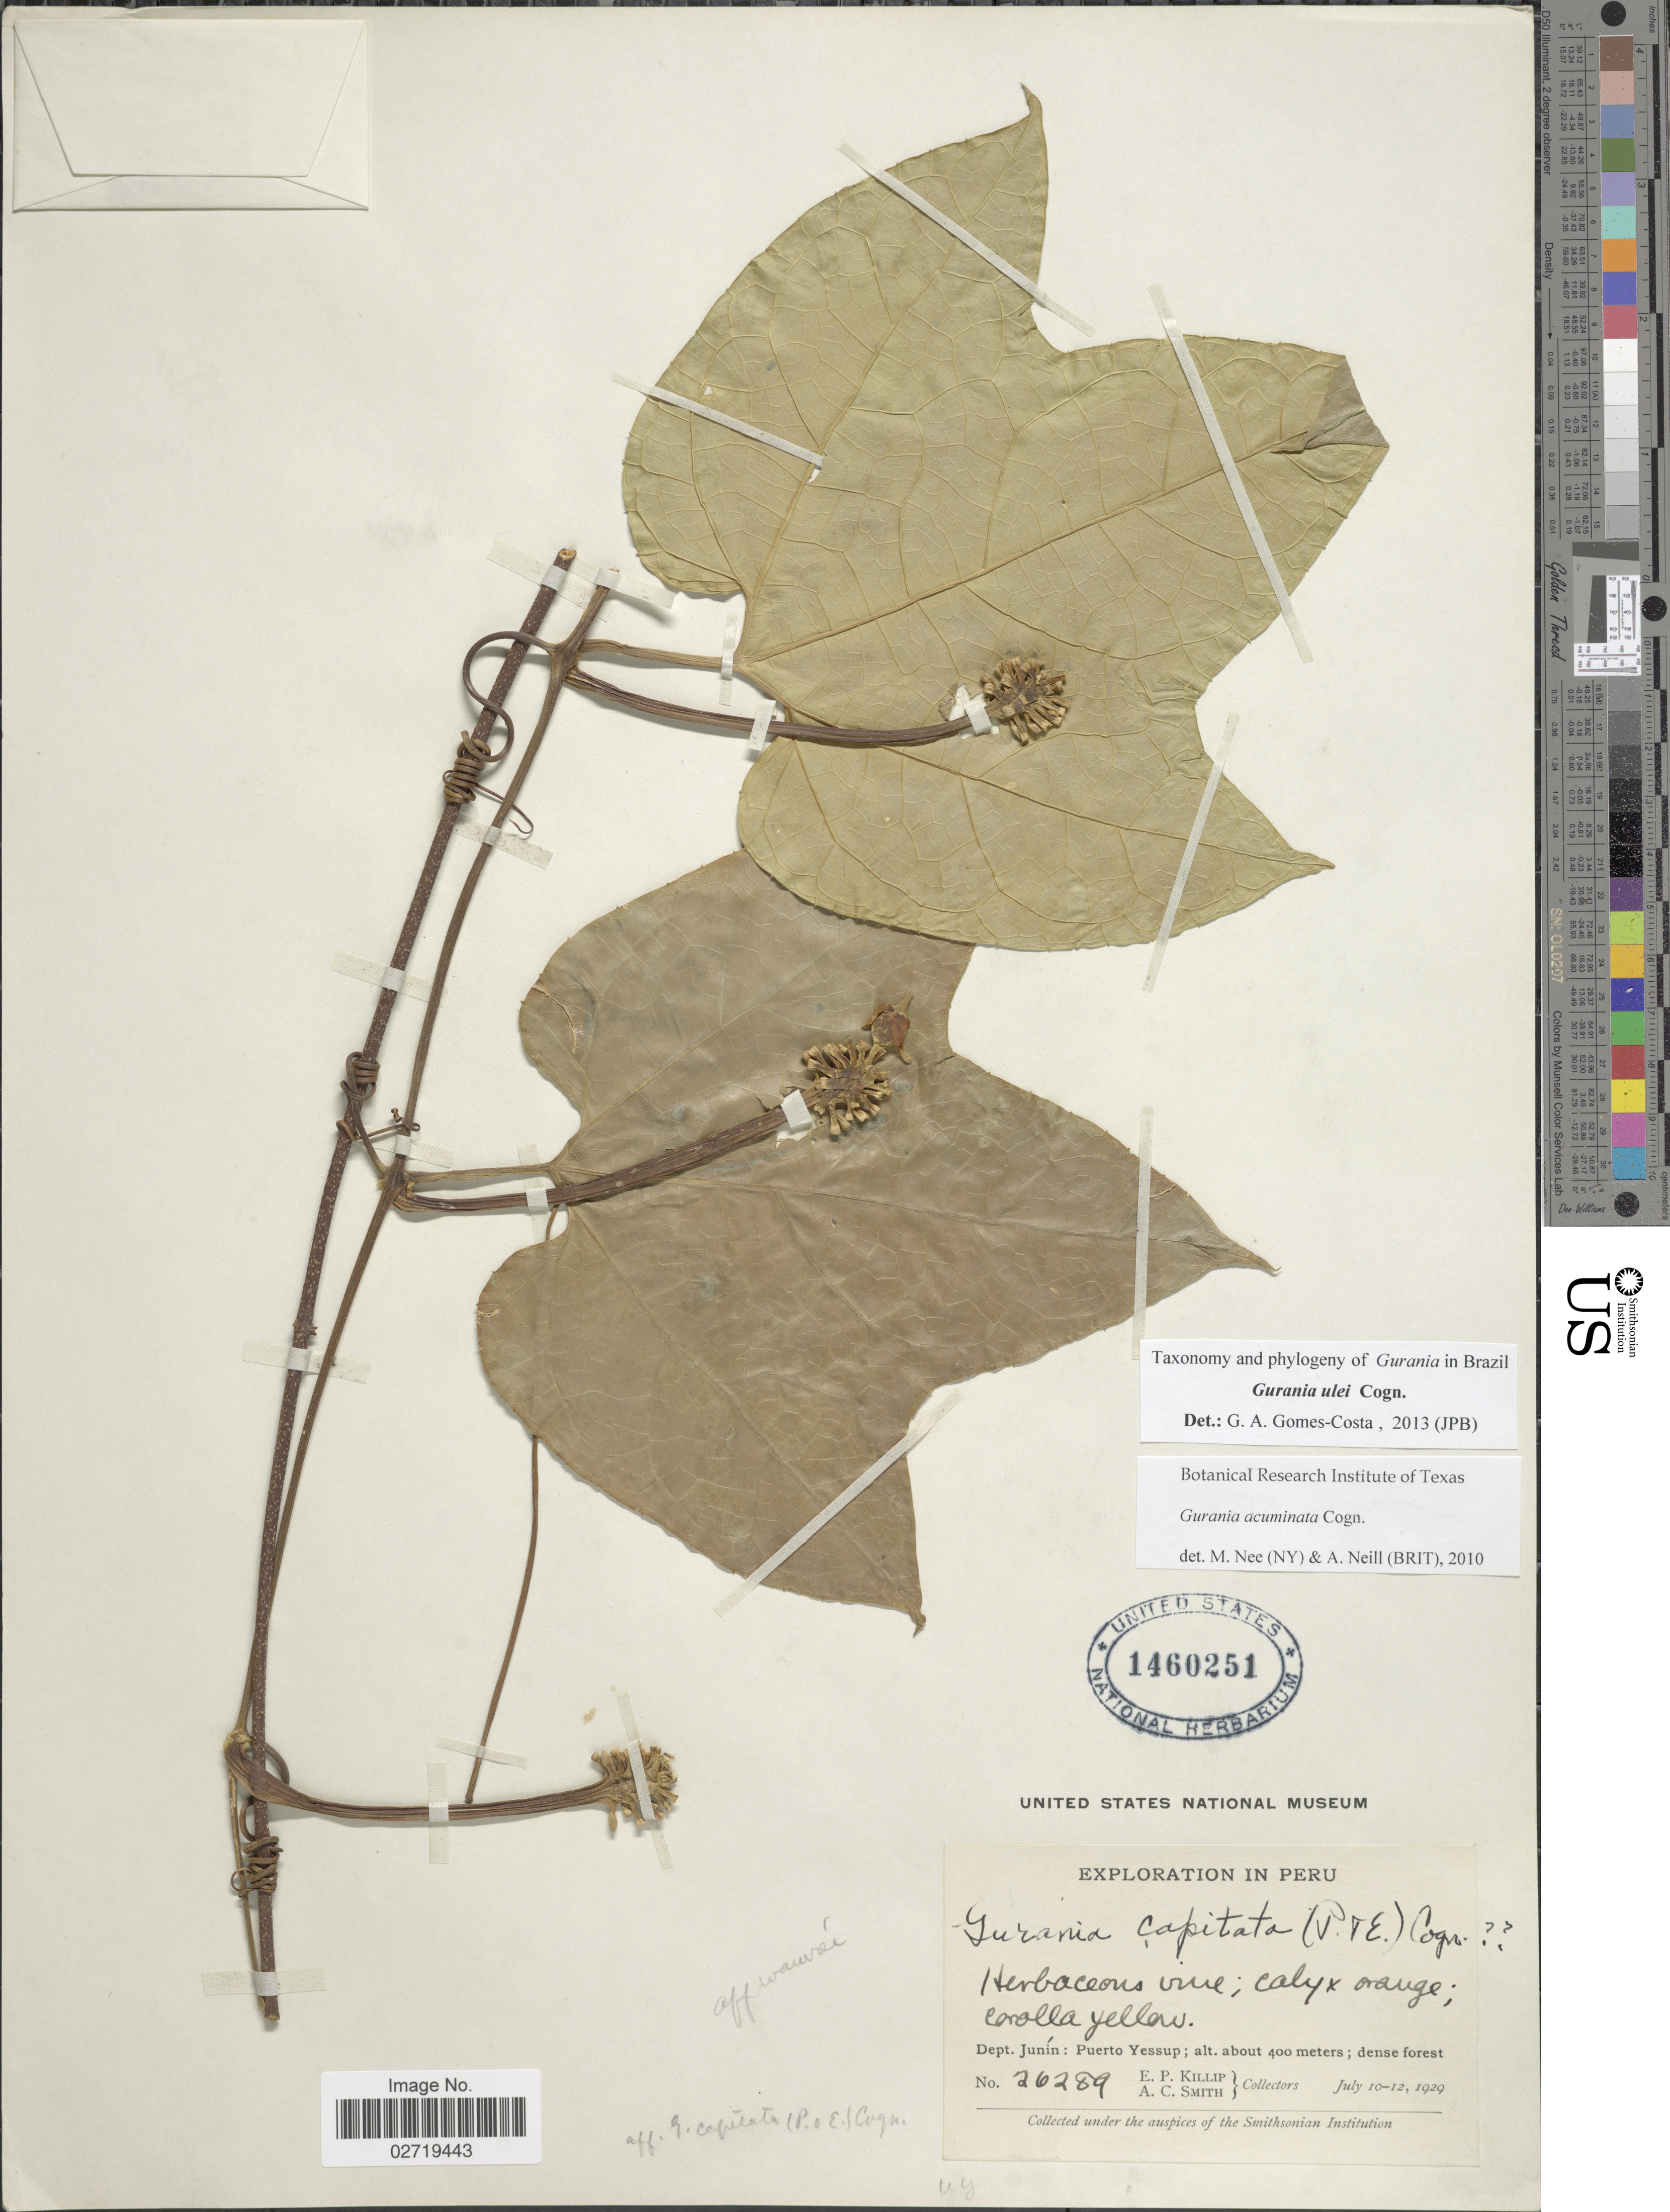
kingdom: Plantae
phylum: Tracheophyta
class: Magnoliopsida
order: Cucurbitales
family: Cucurbitaceae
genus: Gurania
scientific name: Gurania ulei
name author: Cogn. in Engl.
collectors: E. P. Killip & A. C. Smith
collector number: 26289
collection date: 1929-07-10/1929-07-12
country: Peru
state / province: Junín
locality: Dept. Junín: Puerto Yessup; dense forest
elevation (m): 400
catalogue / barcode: US 1460251